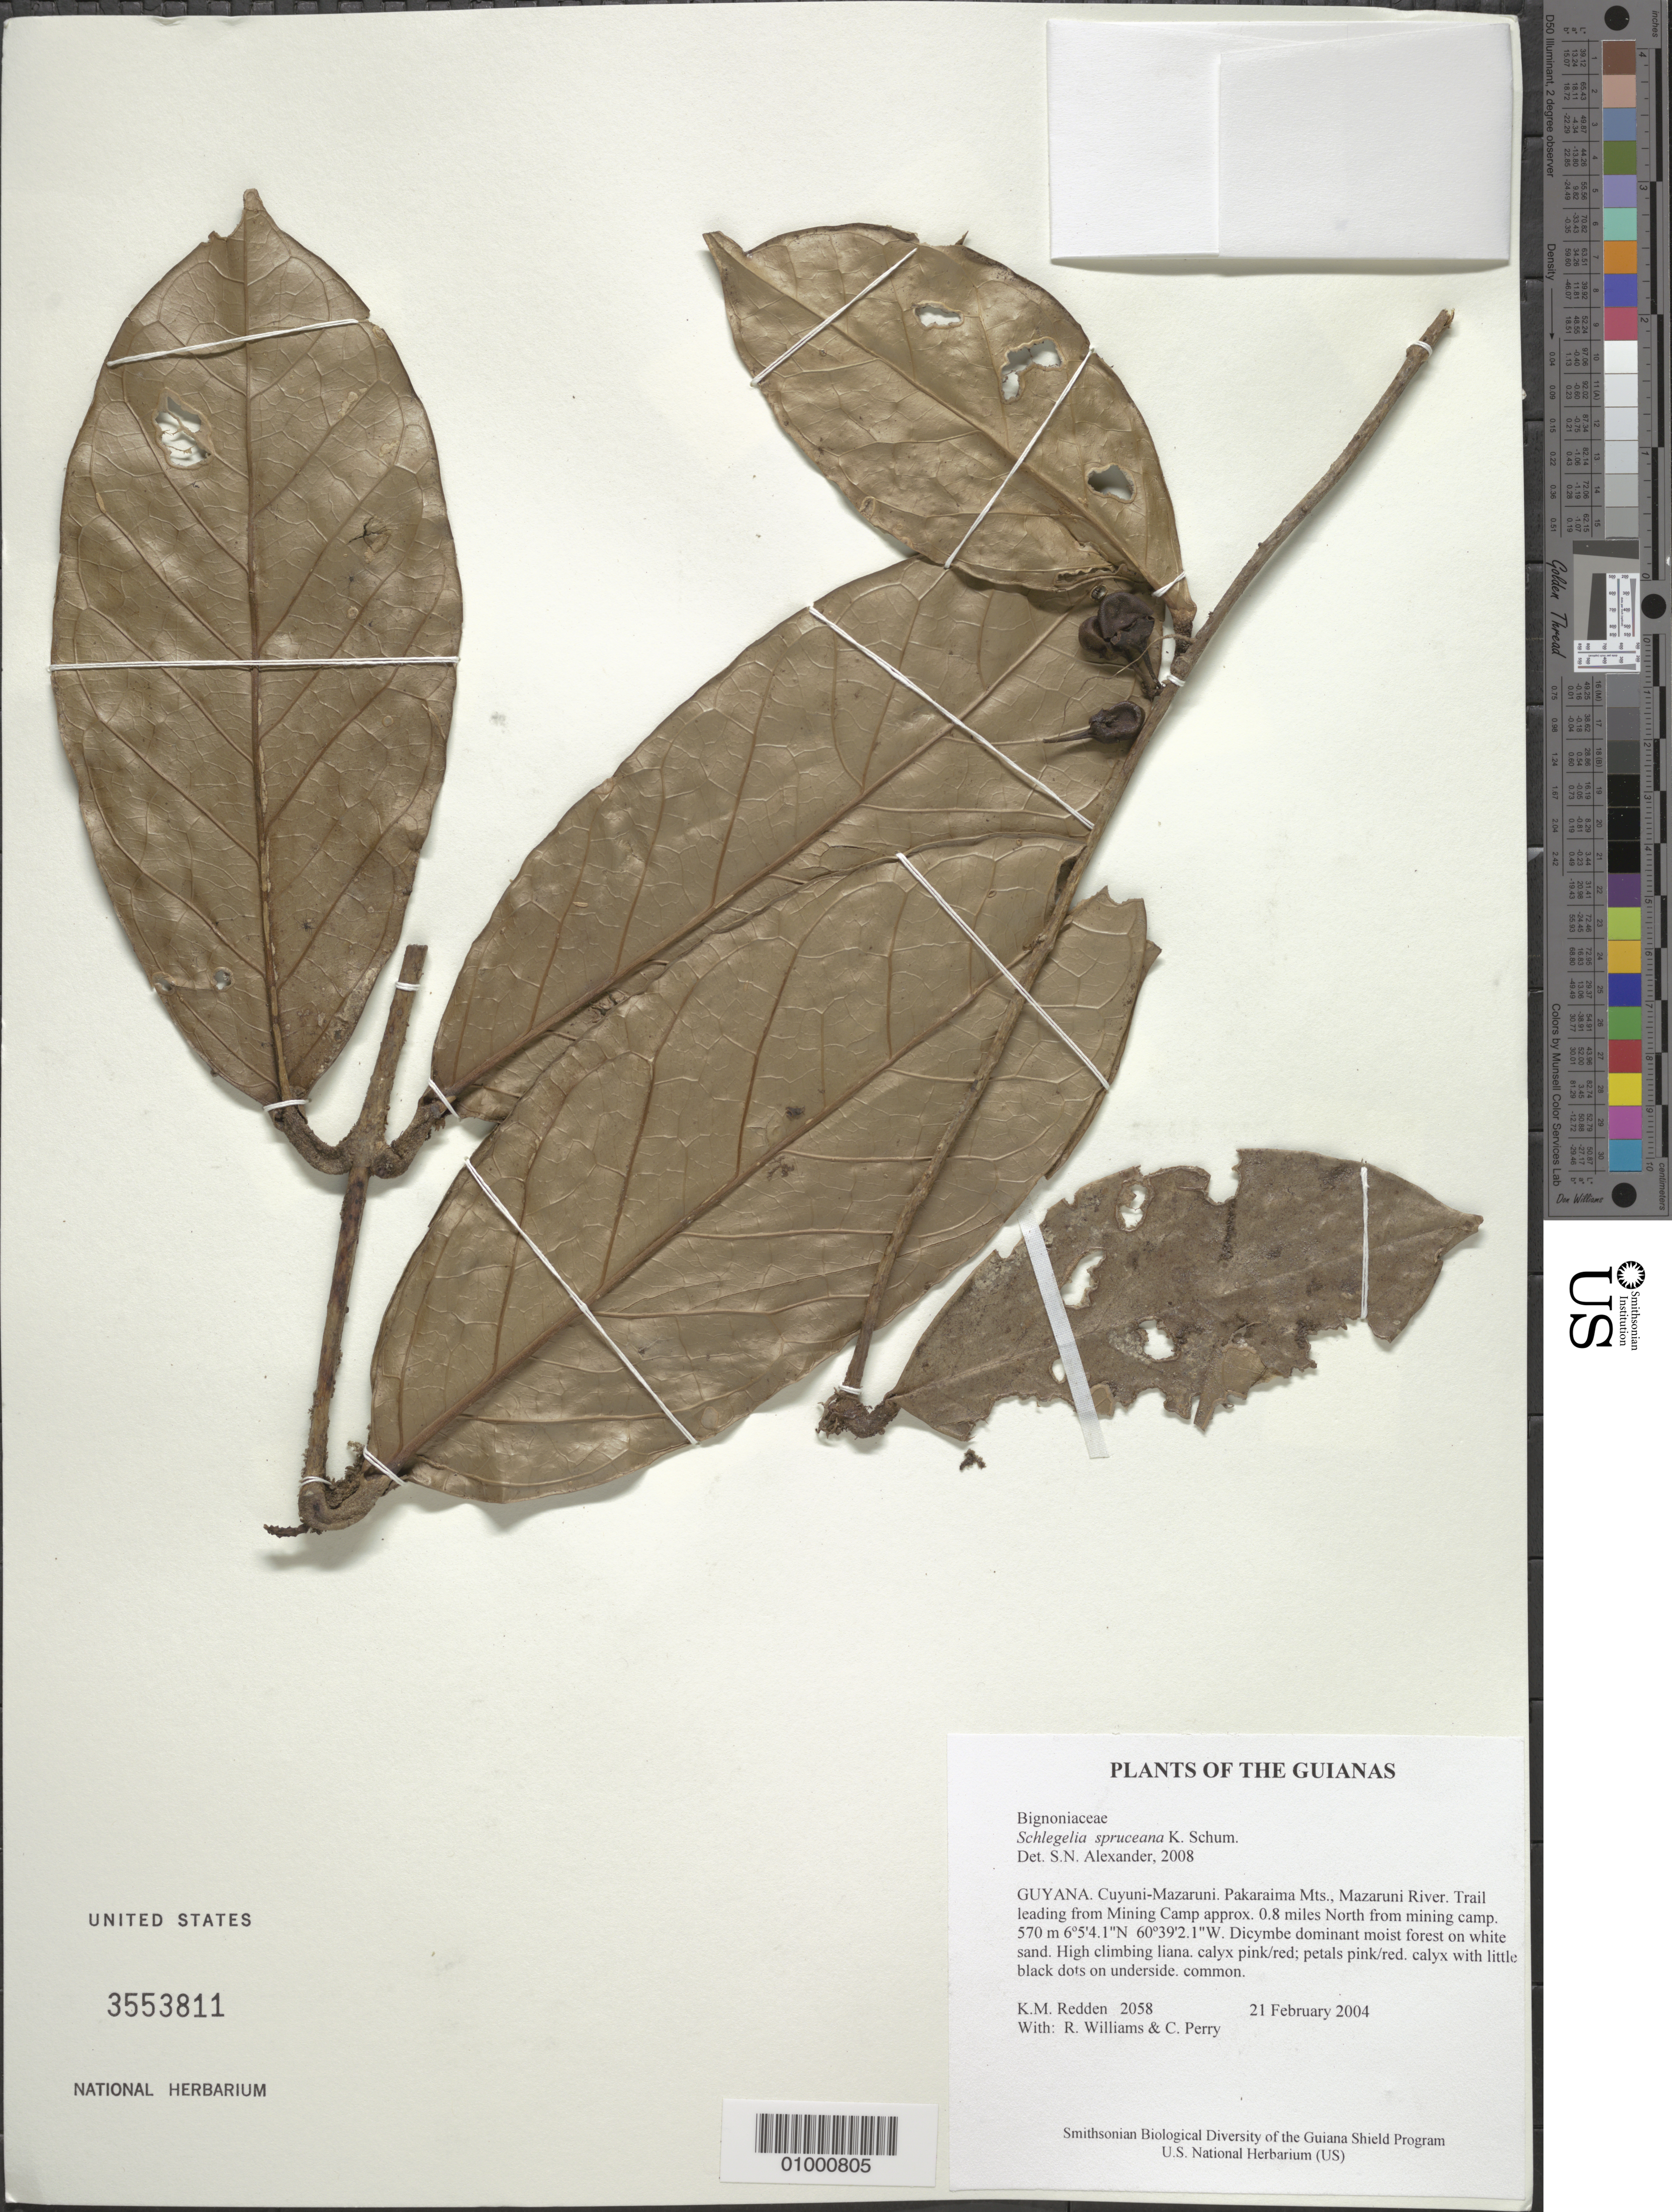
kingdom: Plantae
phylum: Tracheophyta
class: Magnoliopsida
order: Lamiales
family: Schlegeliaceae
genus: Schlegelia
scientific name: Schlegelia spruceana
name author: Bureau & K. Schum.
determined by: Alexander, S. N.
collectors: K. M. Redden, R. Williams & C. Perry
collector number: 2058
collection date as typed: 21 February 2004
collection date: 2004-02-21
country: Guyana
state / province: Cuyuni-Mazaruni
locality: Pakaraima Mts., Mazaruni River. Trail leading from Mining Camp approx. 0.8 miles North from mining camp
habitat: Dicymbe dominant moist forest on white sand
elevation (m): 570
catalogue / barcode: US 3553811